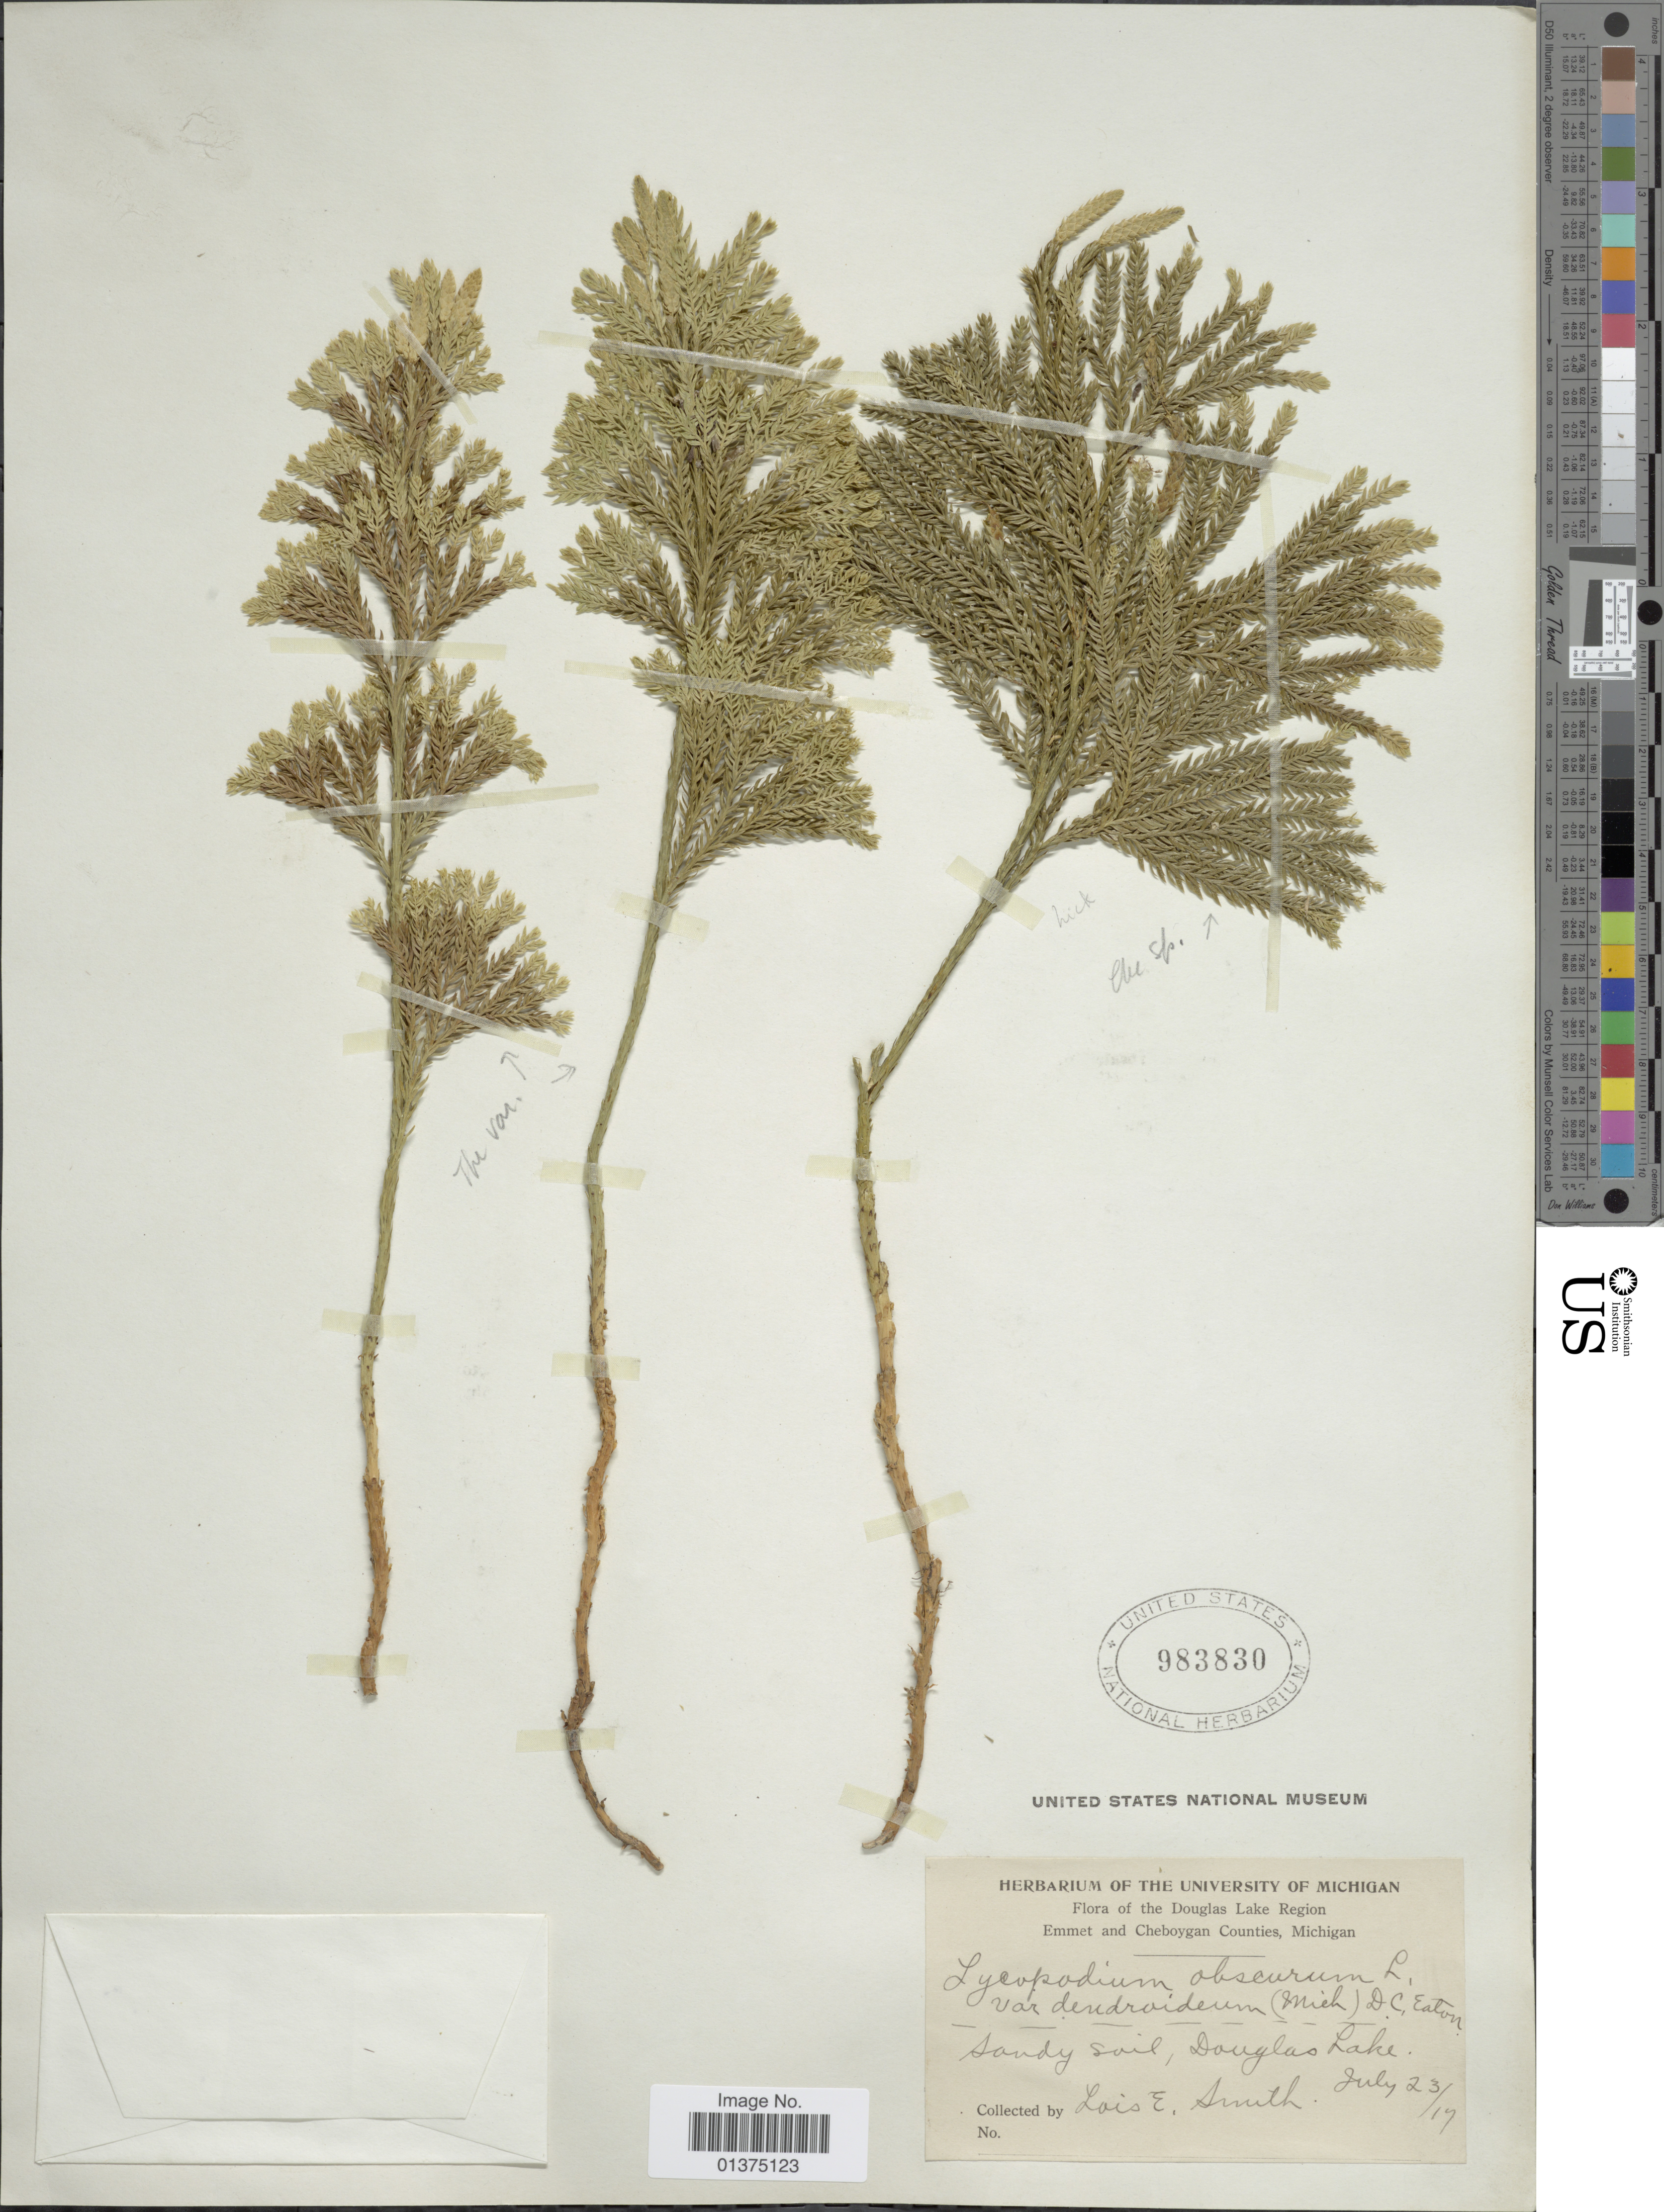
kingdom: Plantae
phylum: Tracheophyta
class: Lycopodiopsida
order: Lycopodiales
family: Lycopodiaceae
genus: Dendrolycopodium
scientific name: Dendrolycopodium dendroideum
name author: (Michx.) A. Haines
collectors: L. E. Smith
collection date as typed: Transcribed d/m/y: 23/7/17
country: United States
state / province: Michigan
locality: Douglas Lake Region Emmet and Cheboygan Counties, Douglas lake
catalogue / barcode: US 983830